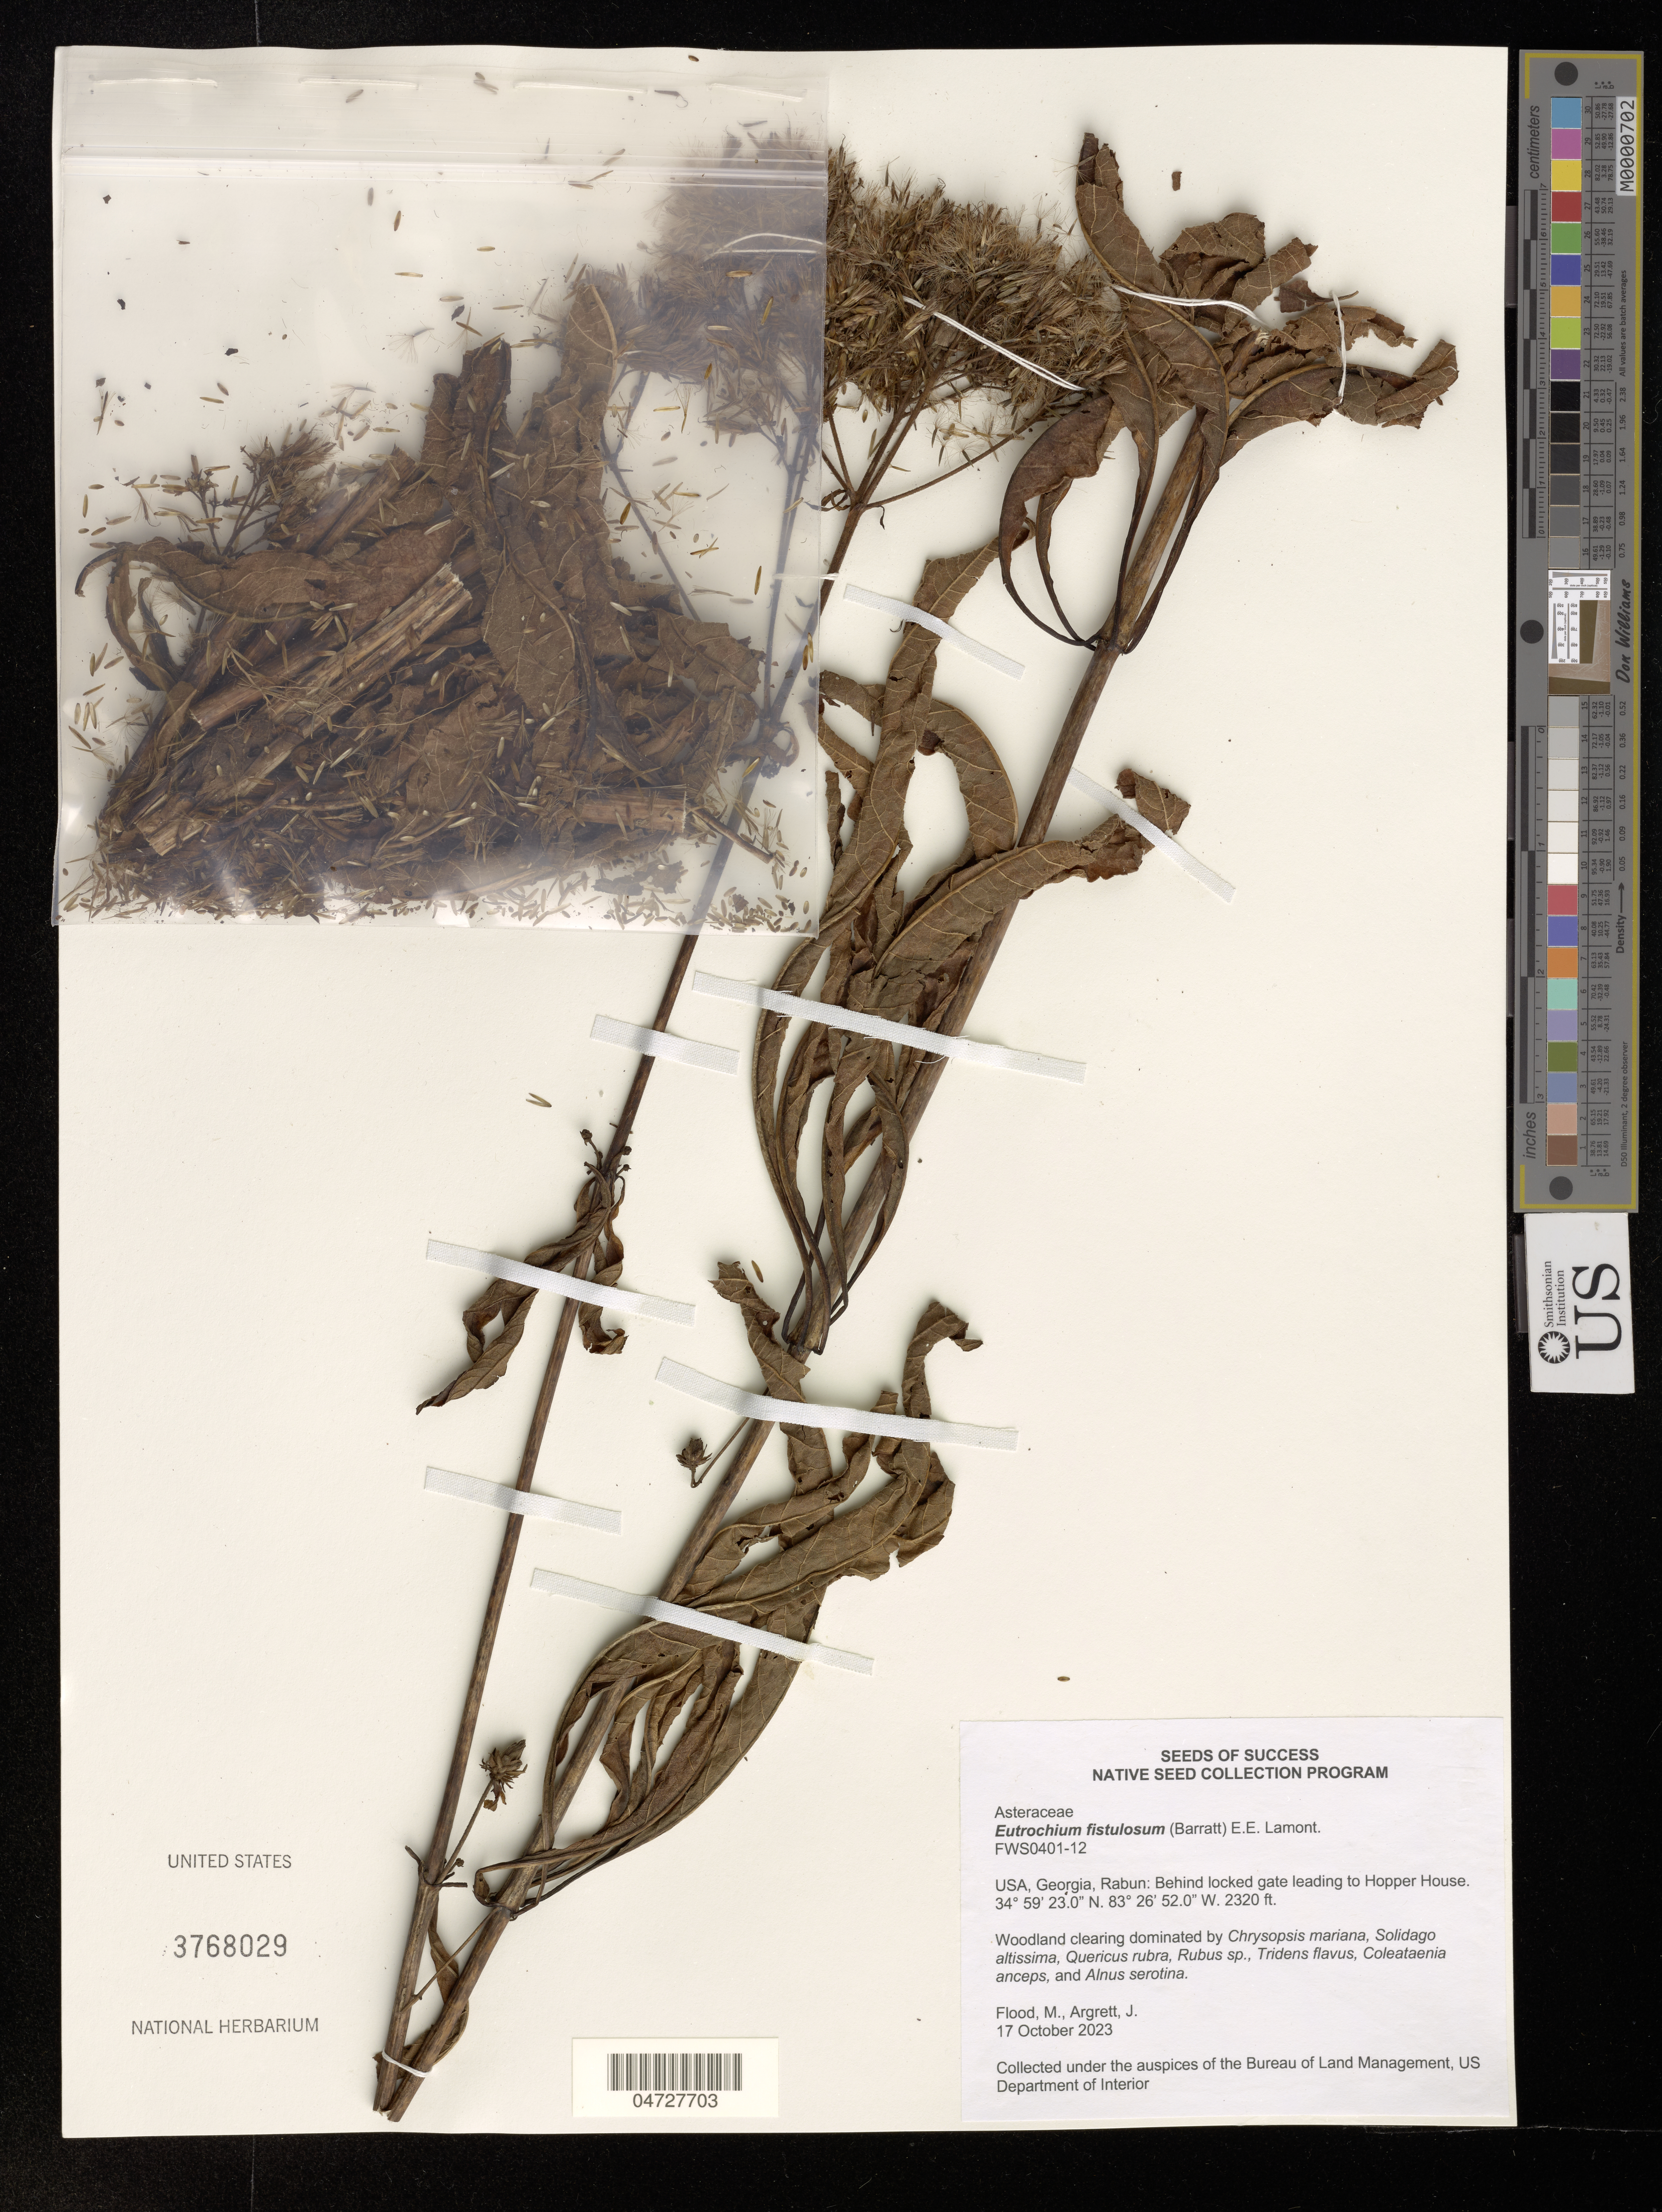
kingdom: Plantae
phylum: Tracheophyta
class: Magnoliopsida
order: Asterales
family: Asteraceae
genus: Eutrochium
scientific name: Eutrochium fistulosum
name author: (Barratt) E.E. Lamont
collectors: M. Flood & J. Argrett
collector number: FWS0401-12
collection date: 2023-10-17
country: United States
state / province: Georgia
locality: Rabun: Behind locked gate leading to Hopper House.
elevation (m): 707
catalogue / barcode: US 3768029